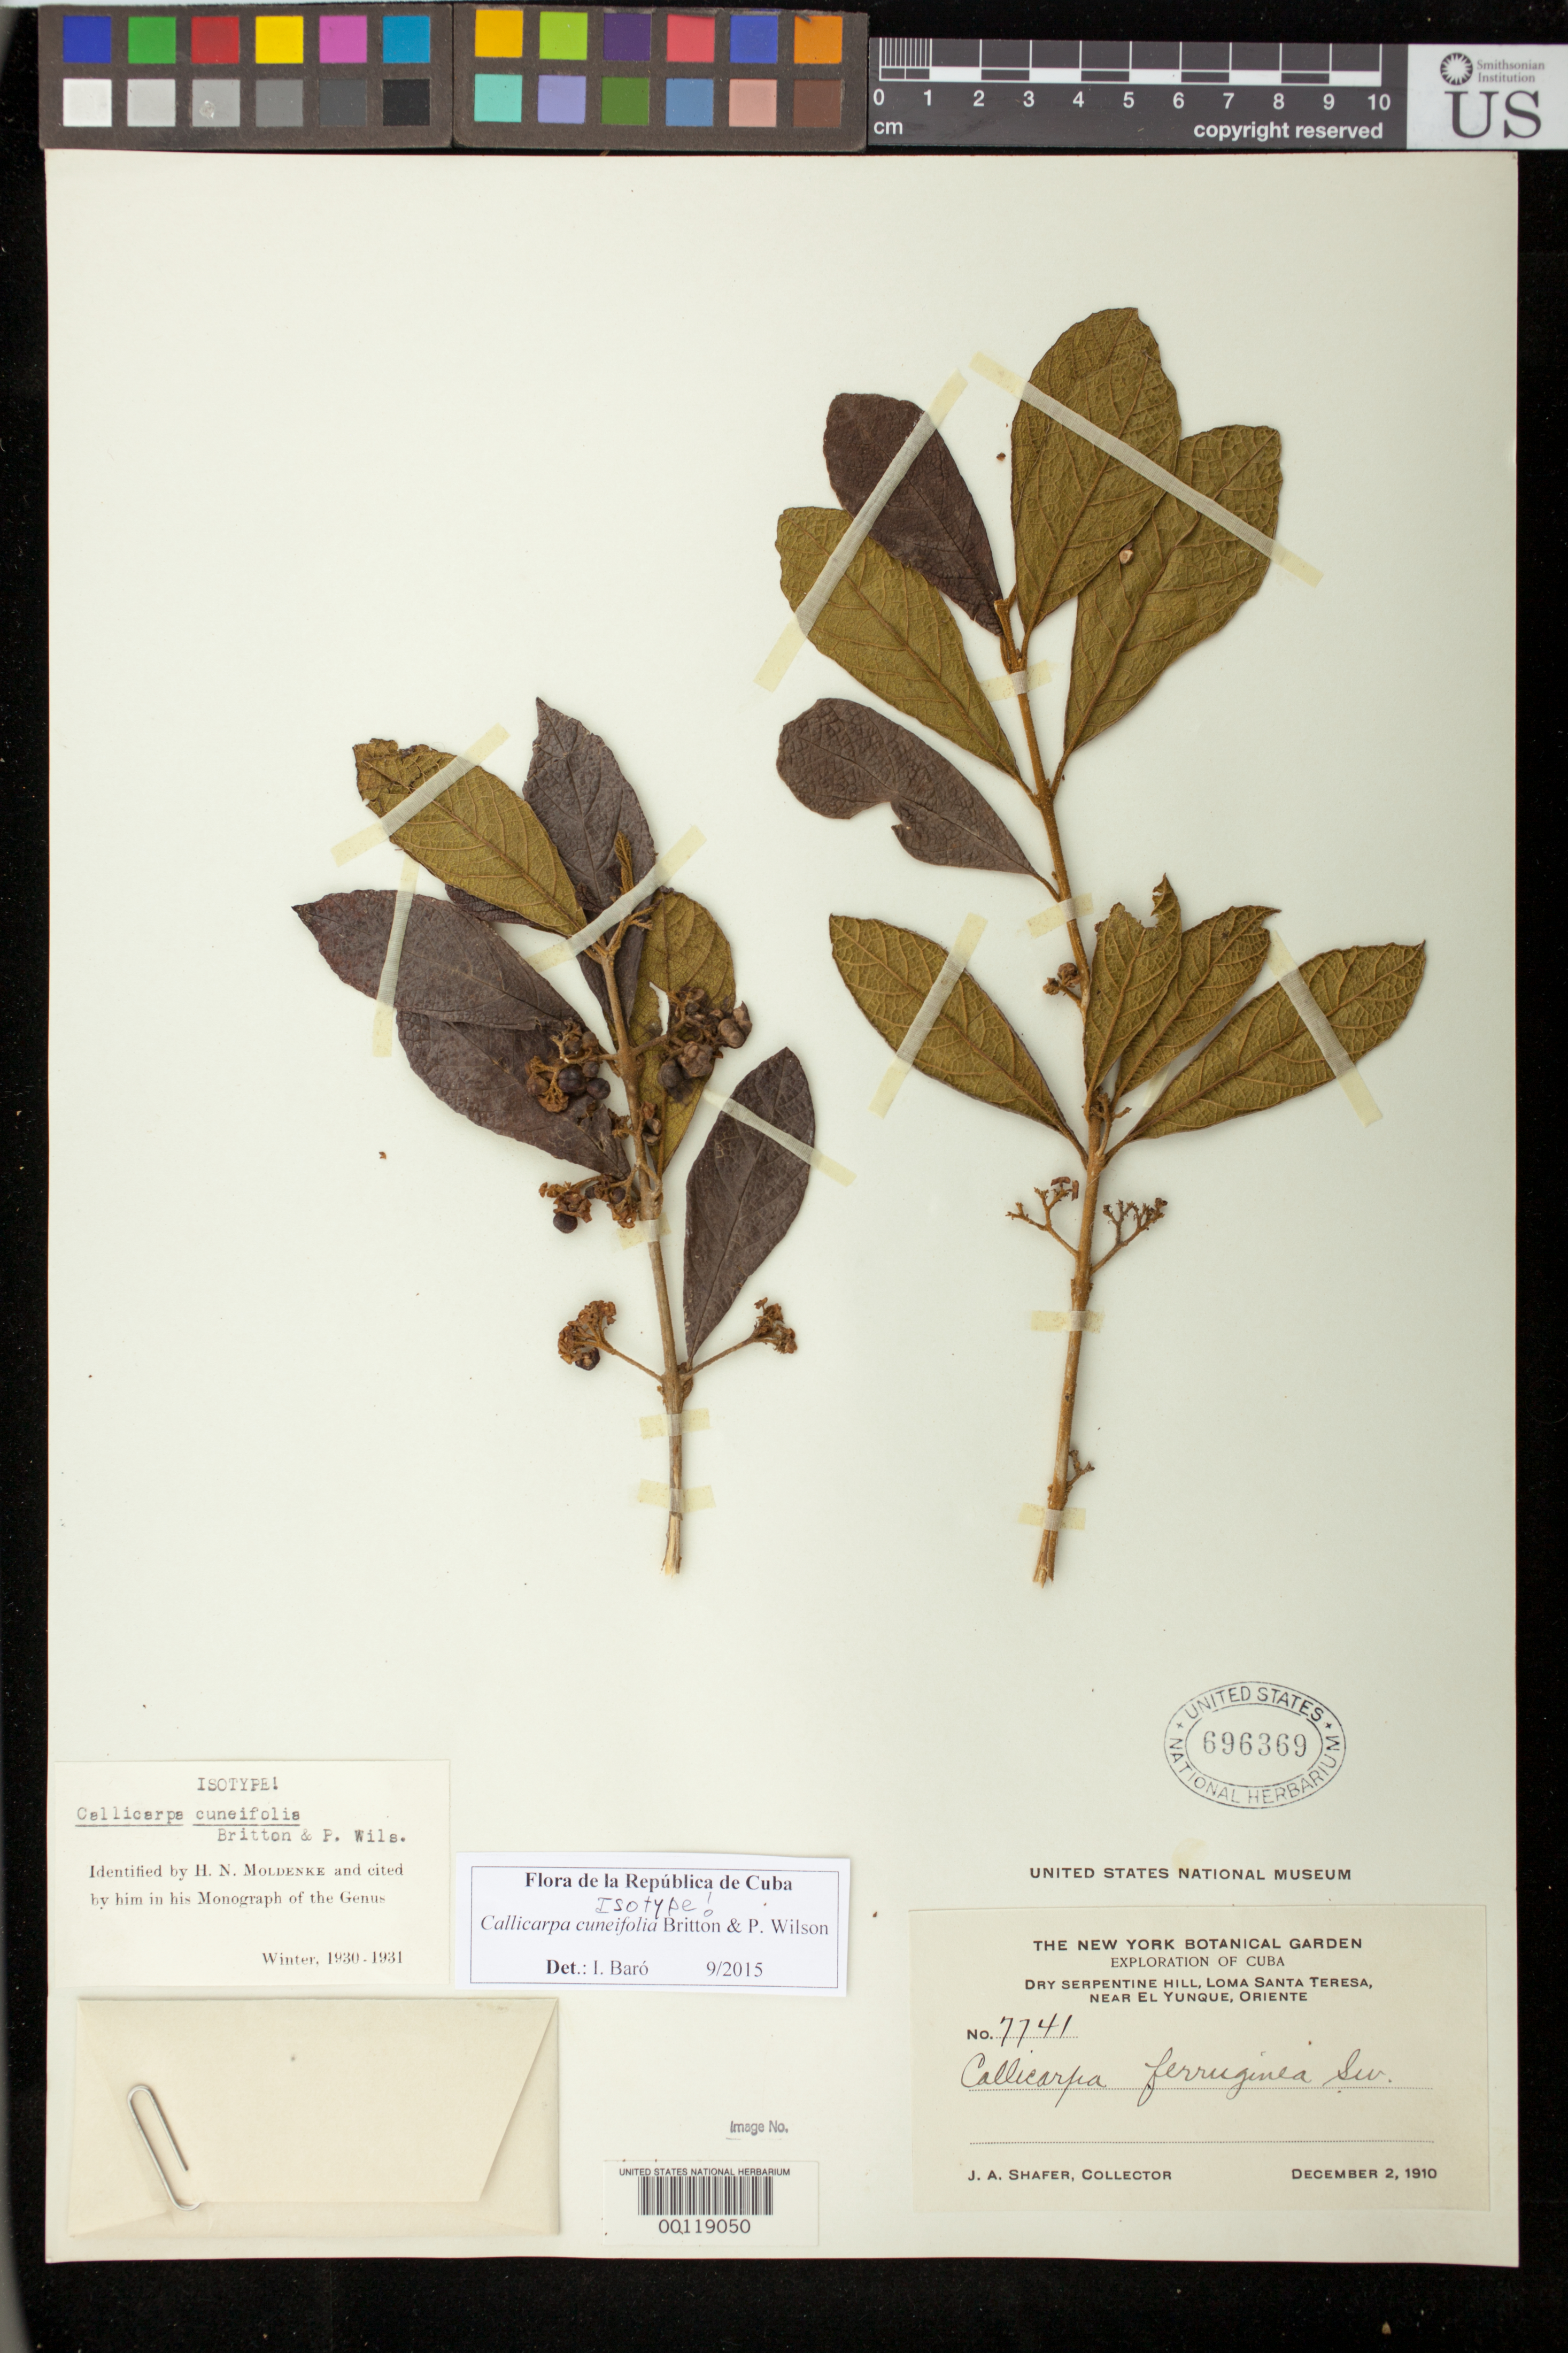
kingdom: Plantae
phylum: Tracheophyta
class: Magnoliopsida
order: Lamiales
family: Lamiaceae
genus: Callicarpa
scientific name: Callicarpa cuneifolia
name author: Britton & P. Wilson in Britton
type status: Isotype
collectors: J. A. Shafer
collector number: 7741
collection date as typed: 02 Dec 1910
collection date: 1910-12-02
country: Cuba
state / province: Oriente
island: Greater Antilles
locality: Loma Santa Teresa, near El Yunque, serpentine hill.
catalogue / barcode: US 696369